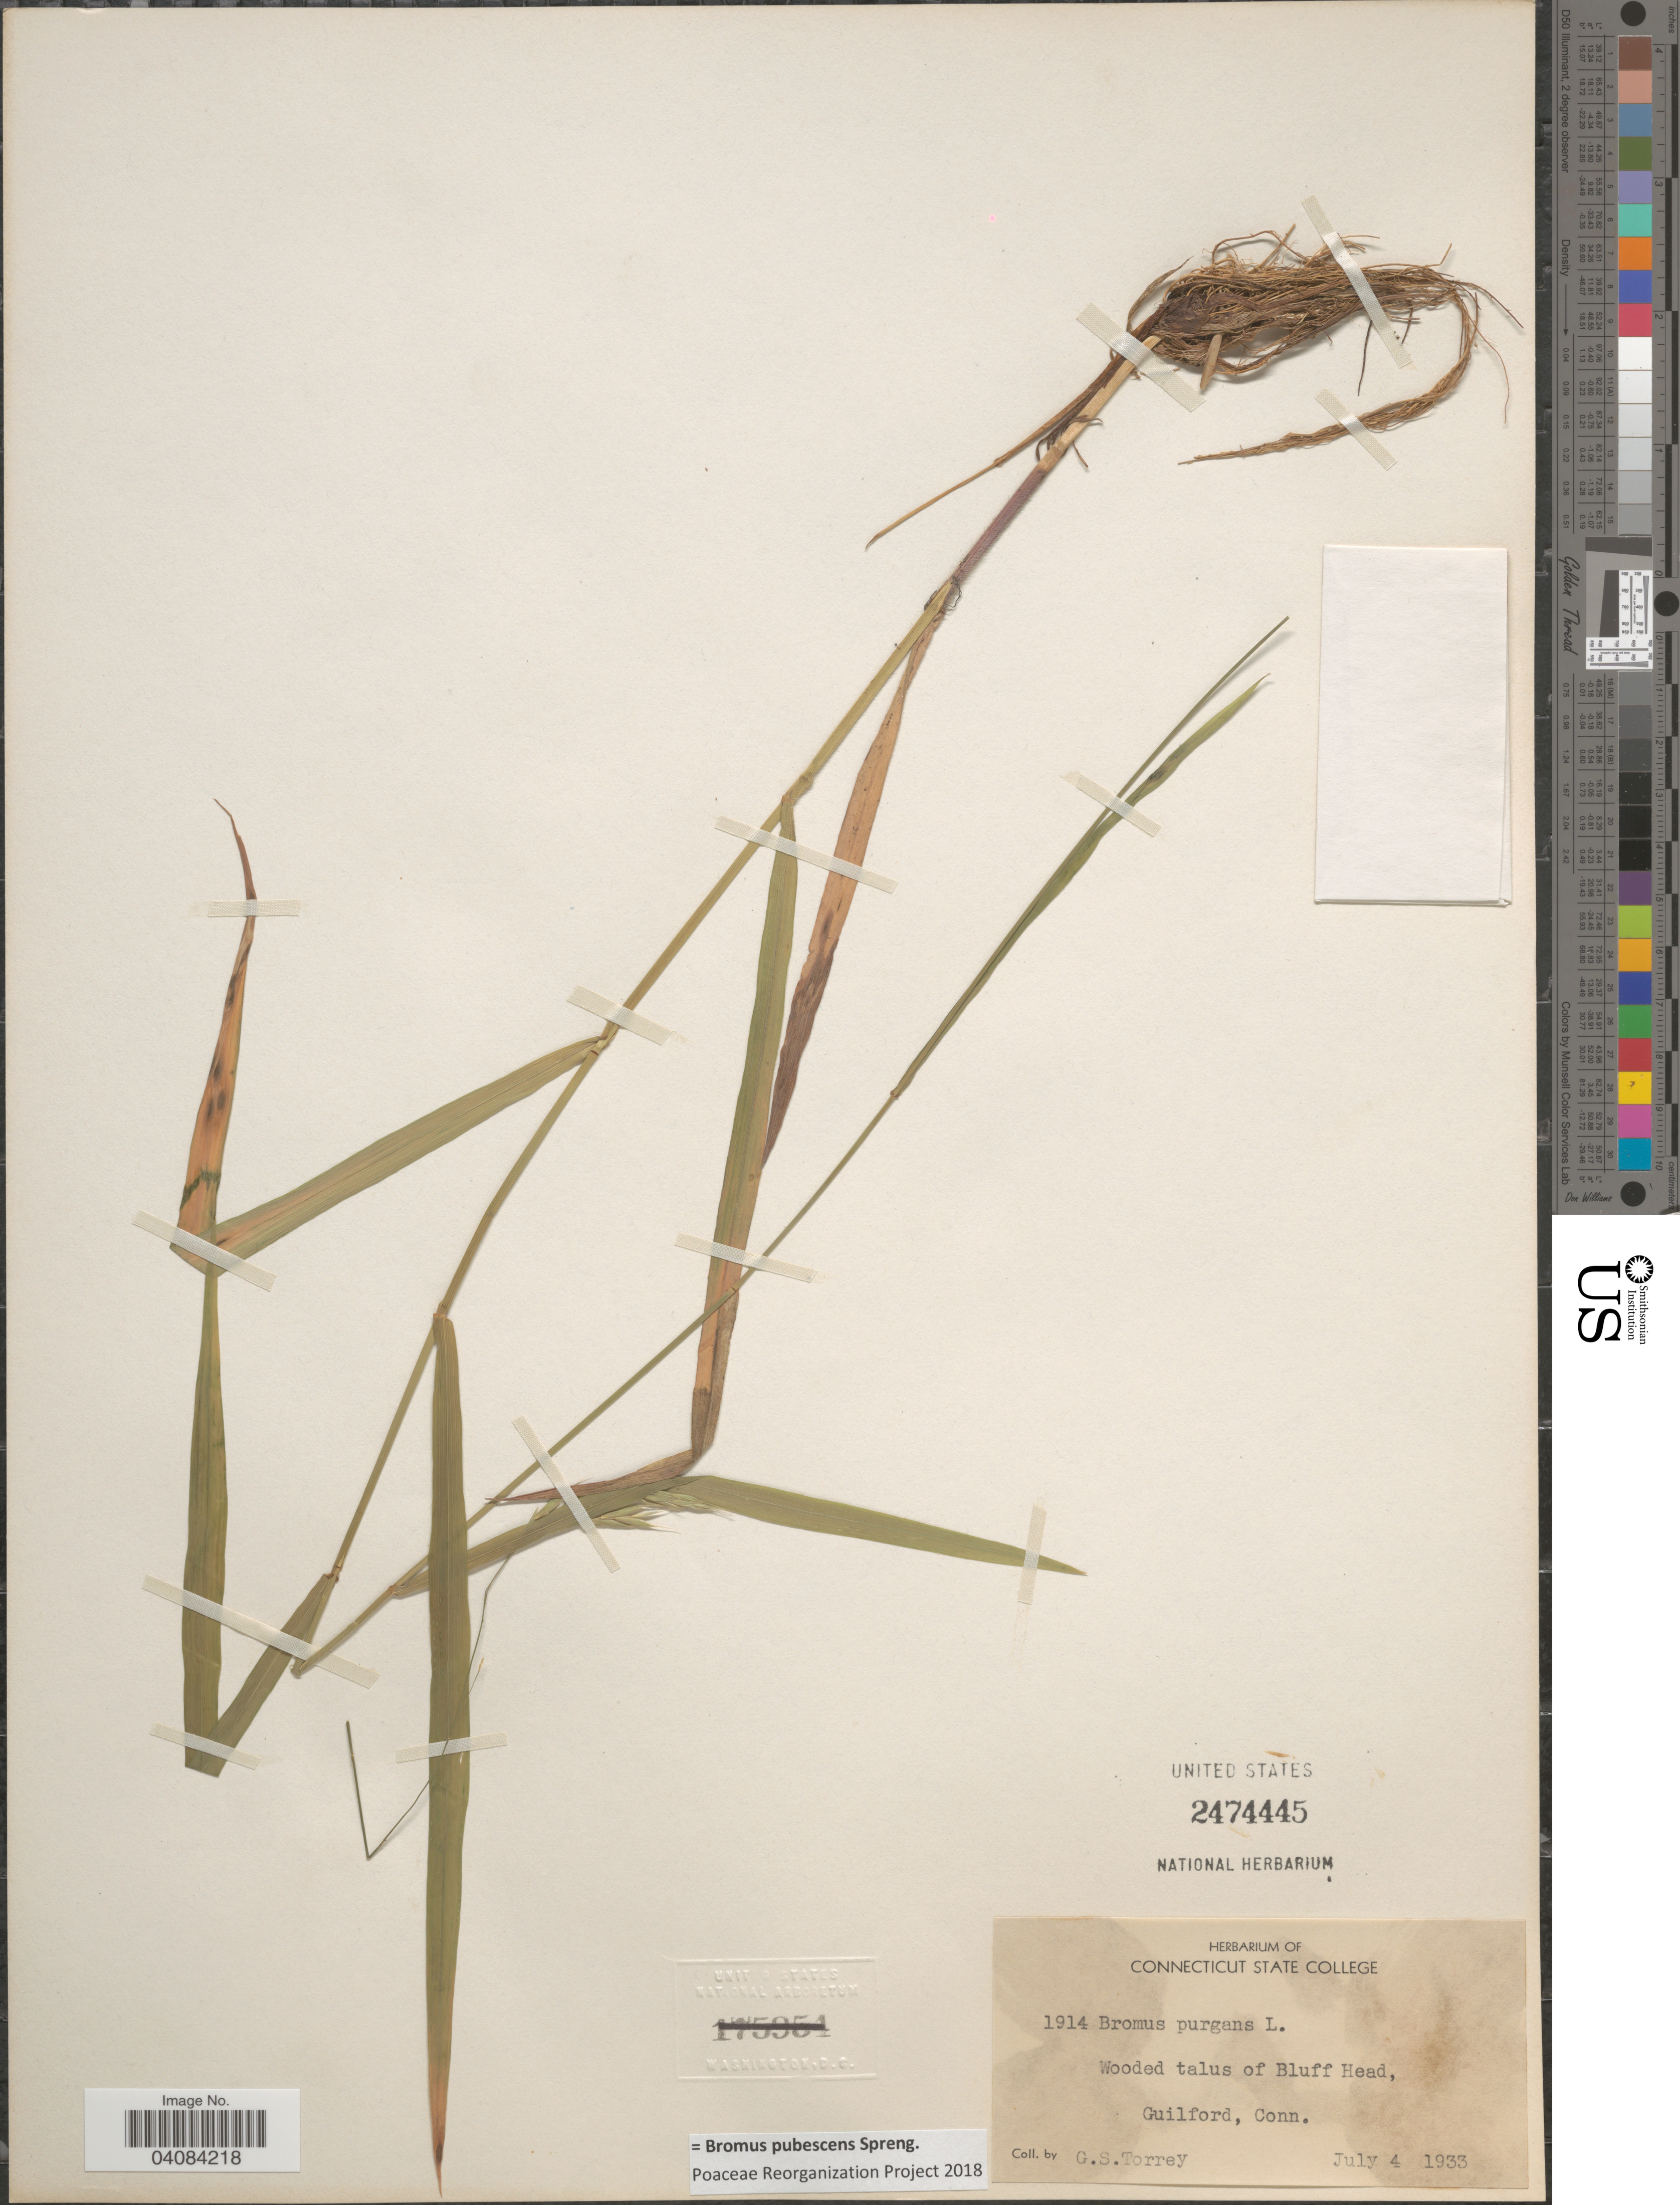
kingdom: Plantae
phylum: Tracheophyta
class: Liliopsida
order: Poales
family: Poaceae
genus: Bromus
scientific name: Bromus pubescens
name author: Muhl. ex Willd.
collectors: G. S. Torrey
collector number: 1914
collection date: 1933-07-04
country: United States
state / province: Connecticut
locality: Wooded talus of Bluff Head, Guilford.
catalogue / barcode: US 2474445